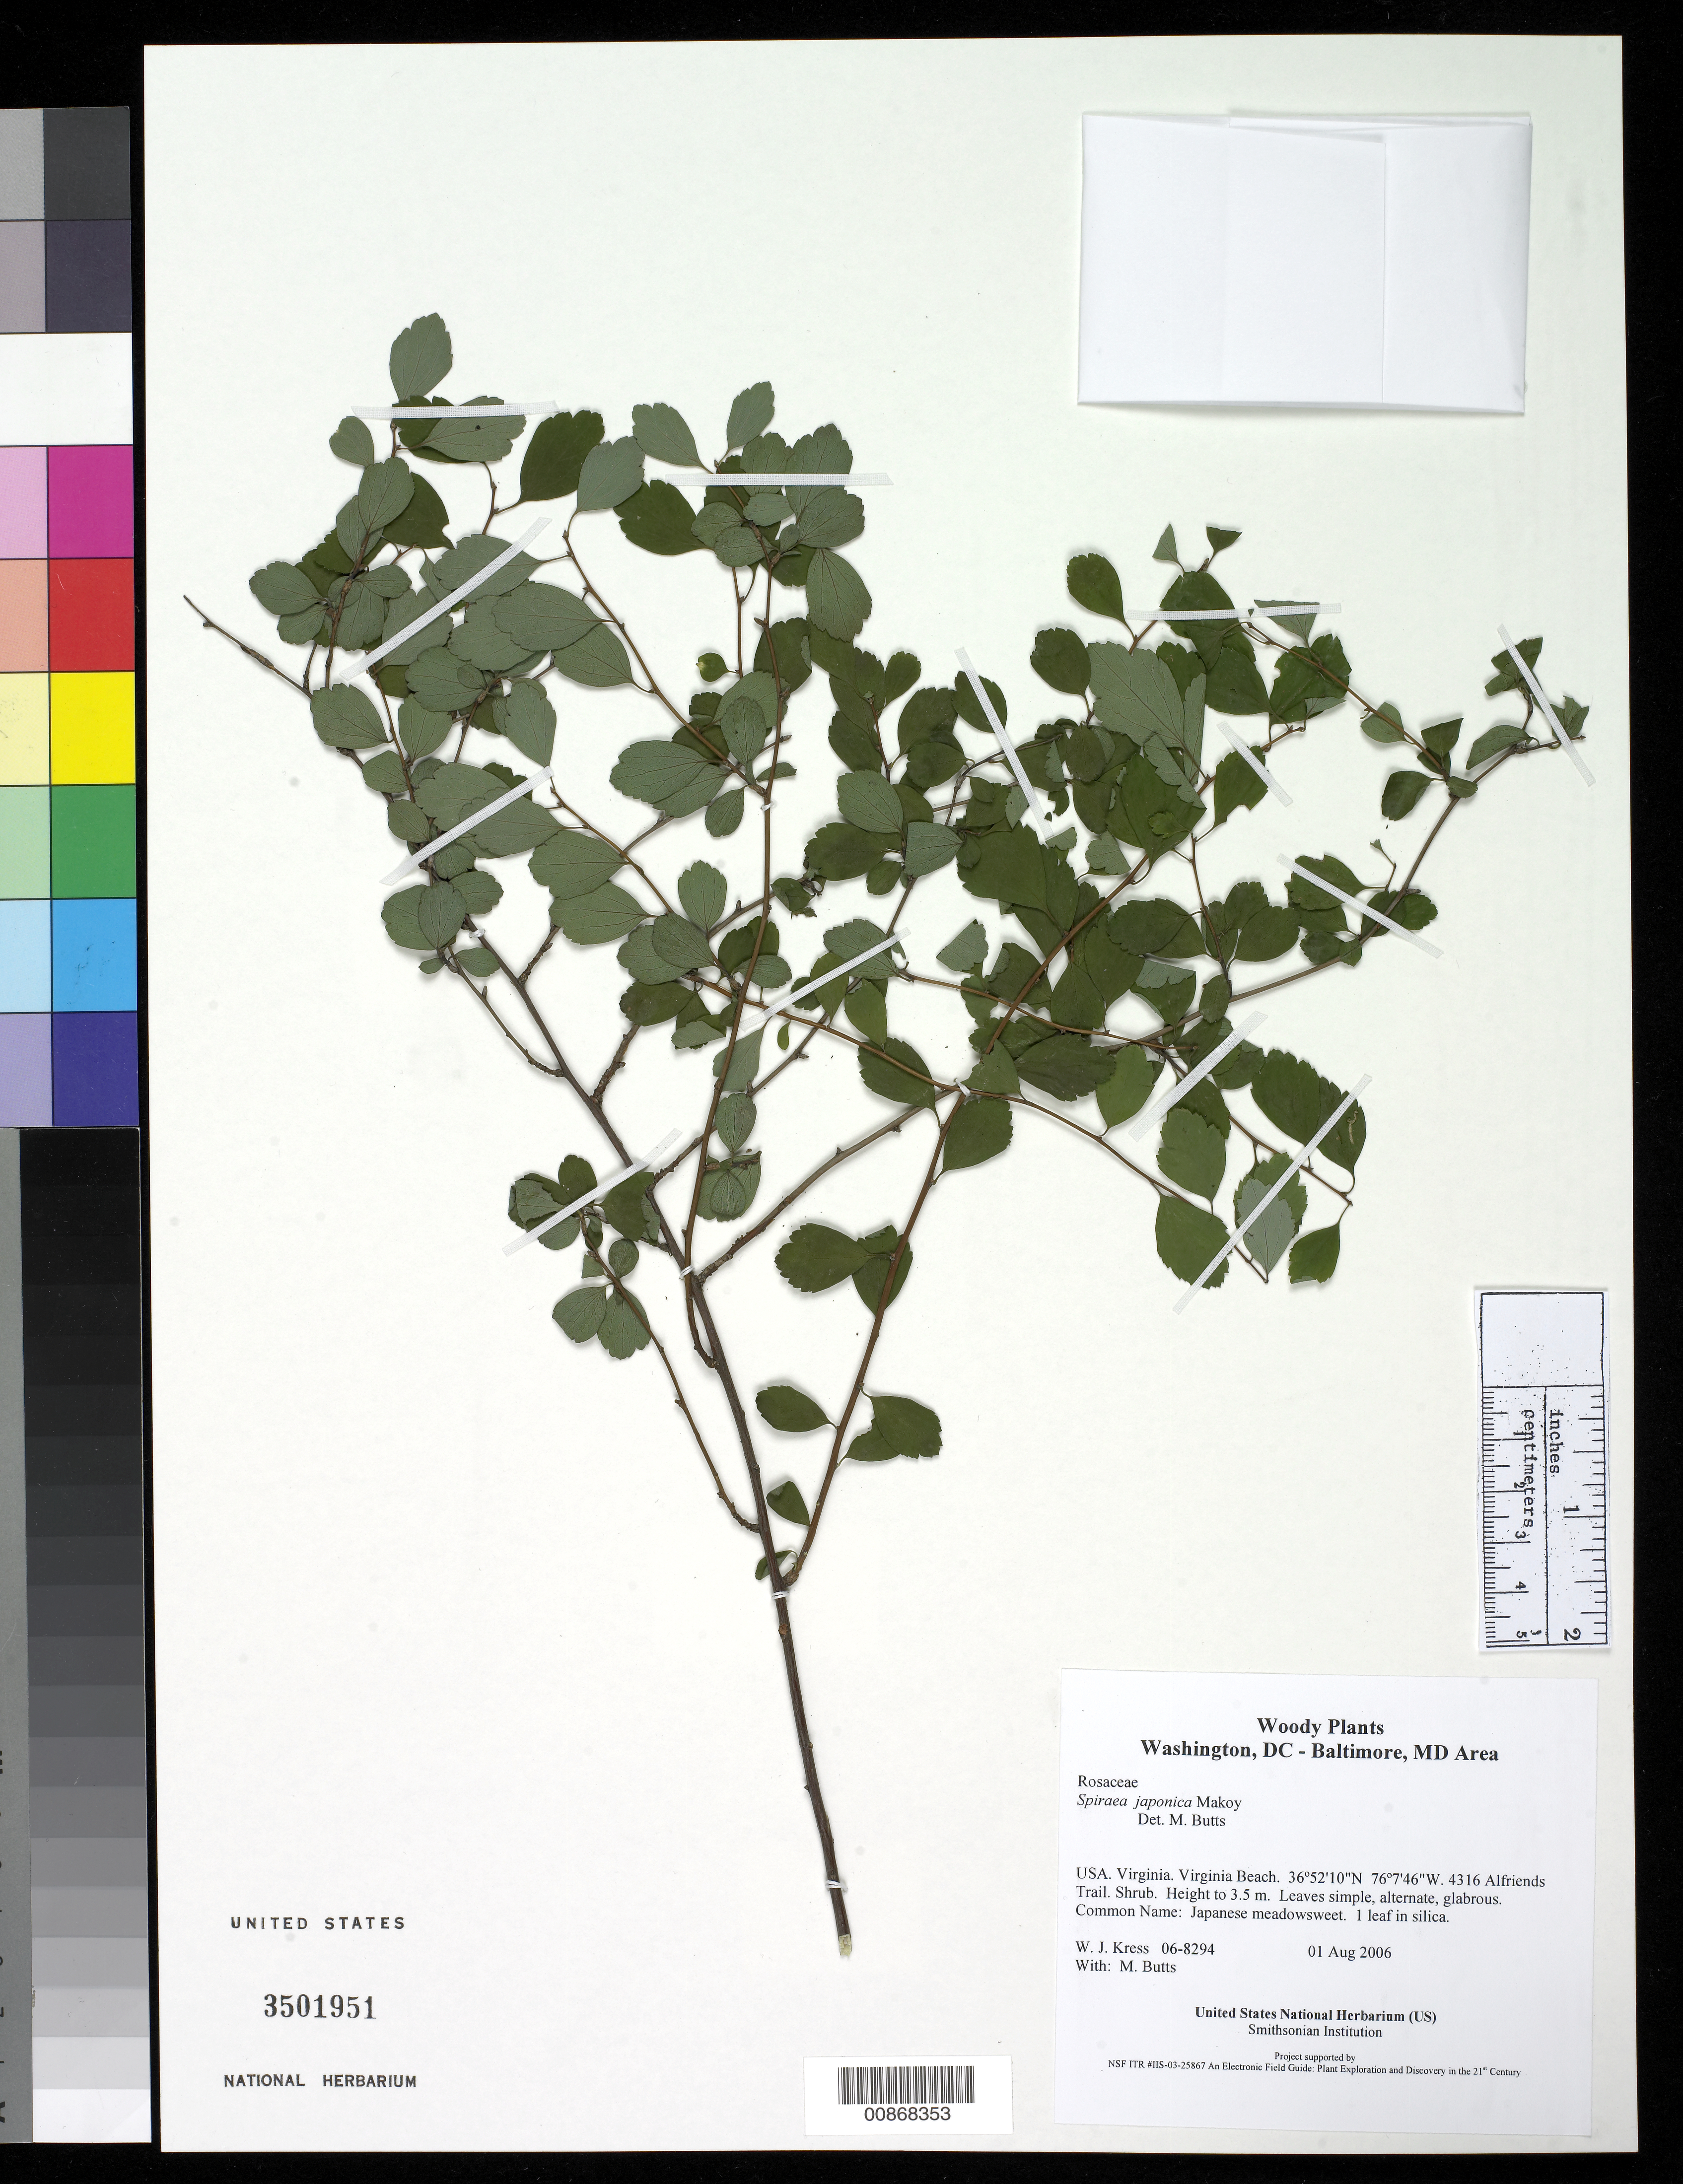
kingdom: Plantae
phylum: Tracheophyta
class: Magnoliopsida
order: Rosales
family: Rosaceae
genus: Spiraea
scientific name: Spiraea japonica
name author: L. f.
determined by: Butts, M. B.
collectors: W. J. Kress & M. B. Butts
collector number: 06-8294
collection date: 2006-08-01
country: United States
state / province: Virginia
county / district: City of Virginia Beach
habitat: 4316 Alfriends Trail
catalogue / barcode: US 3501951